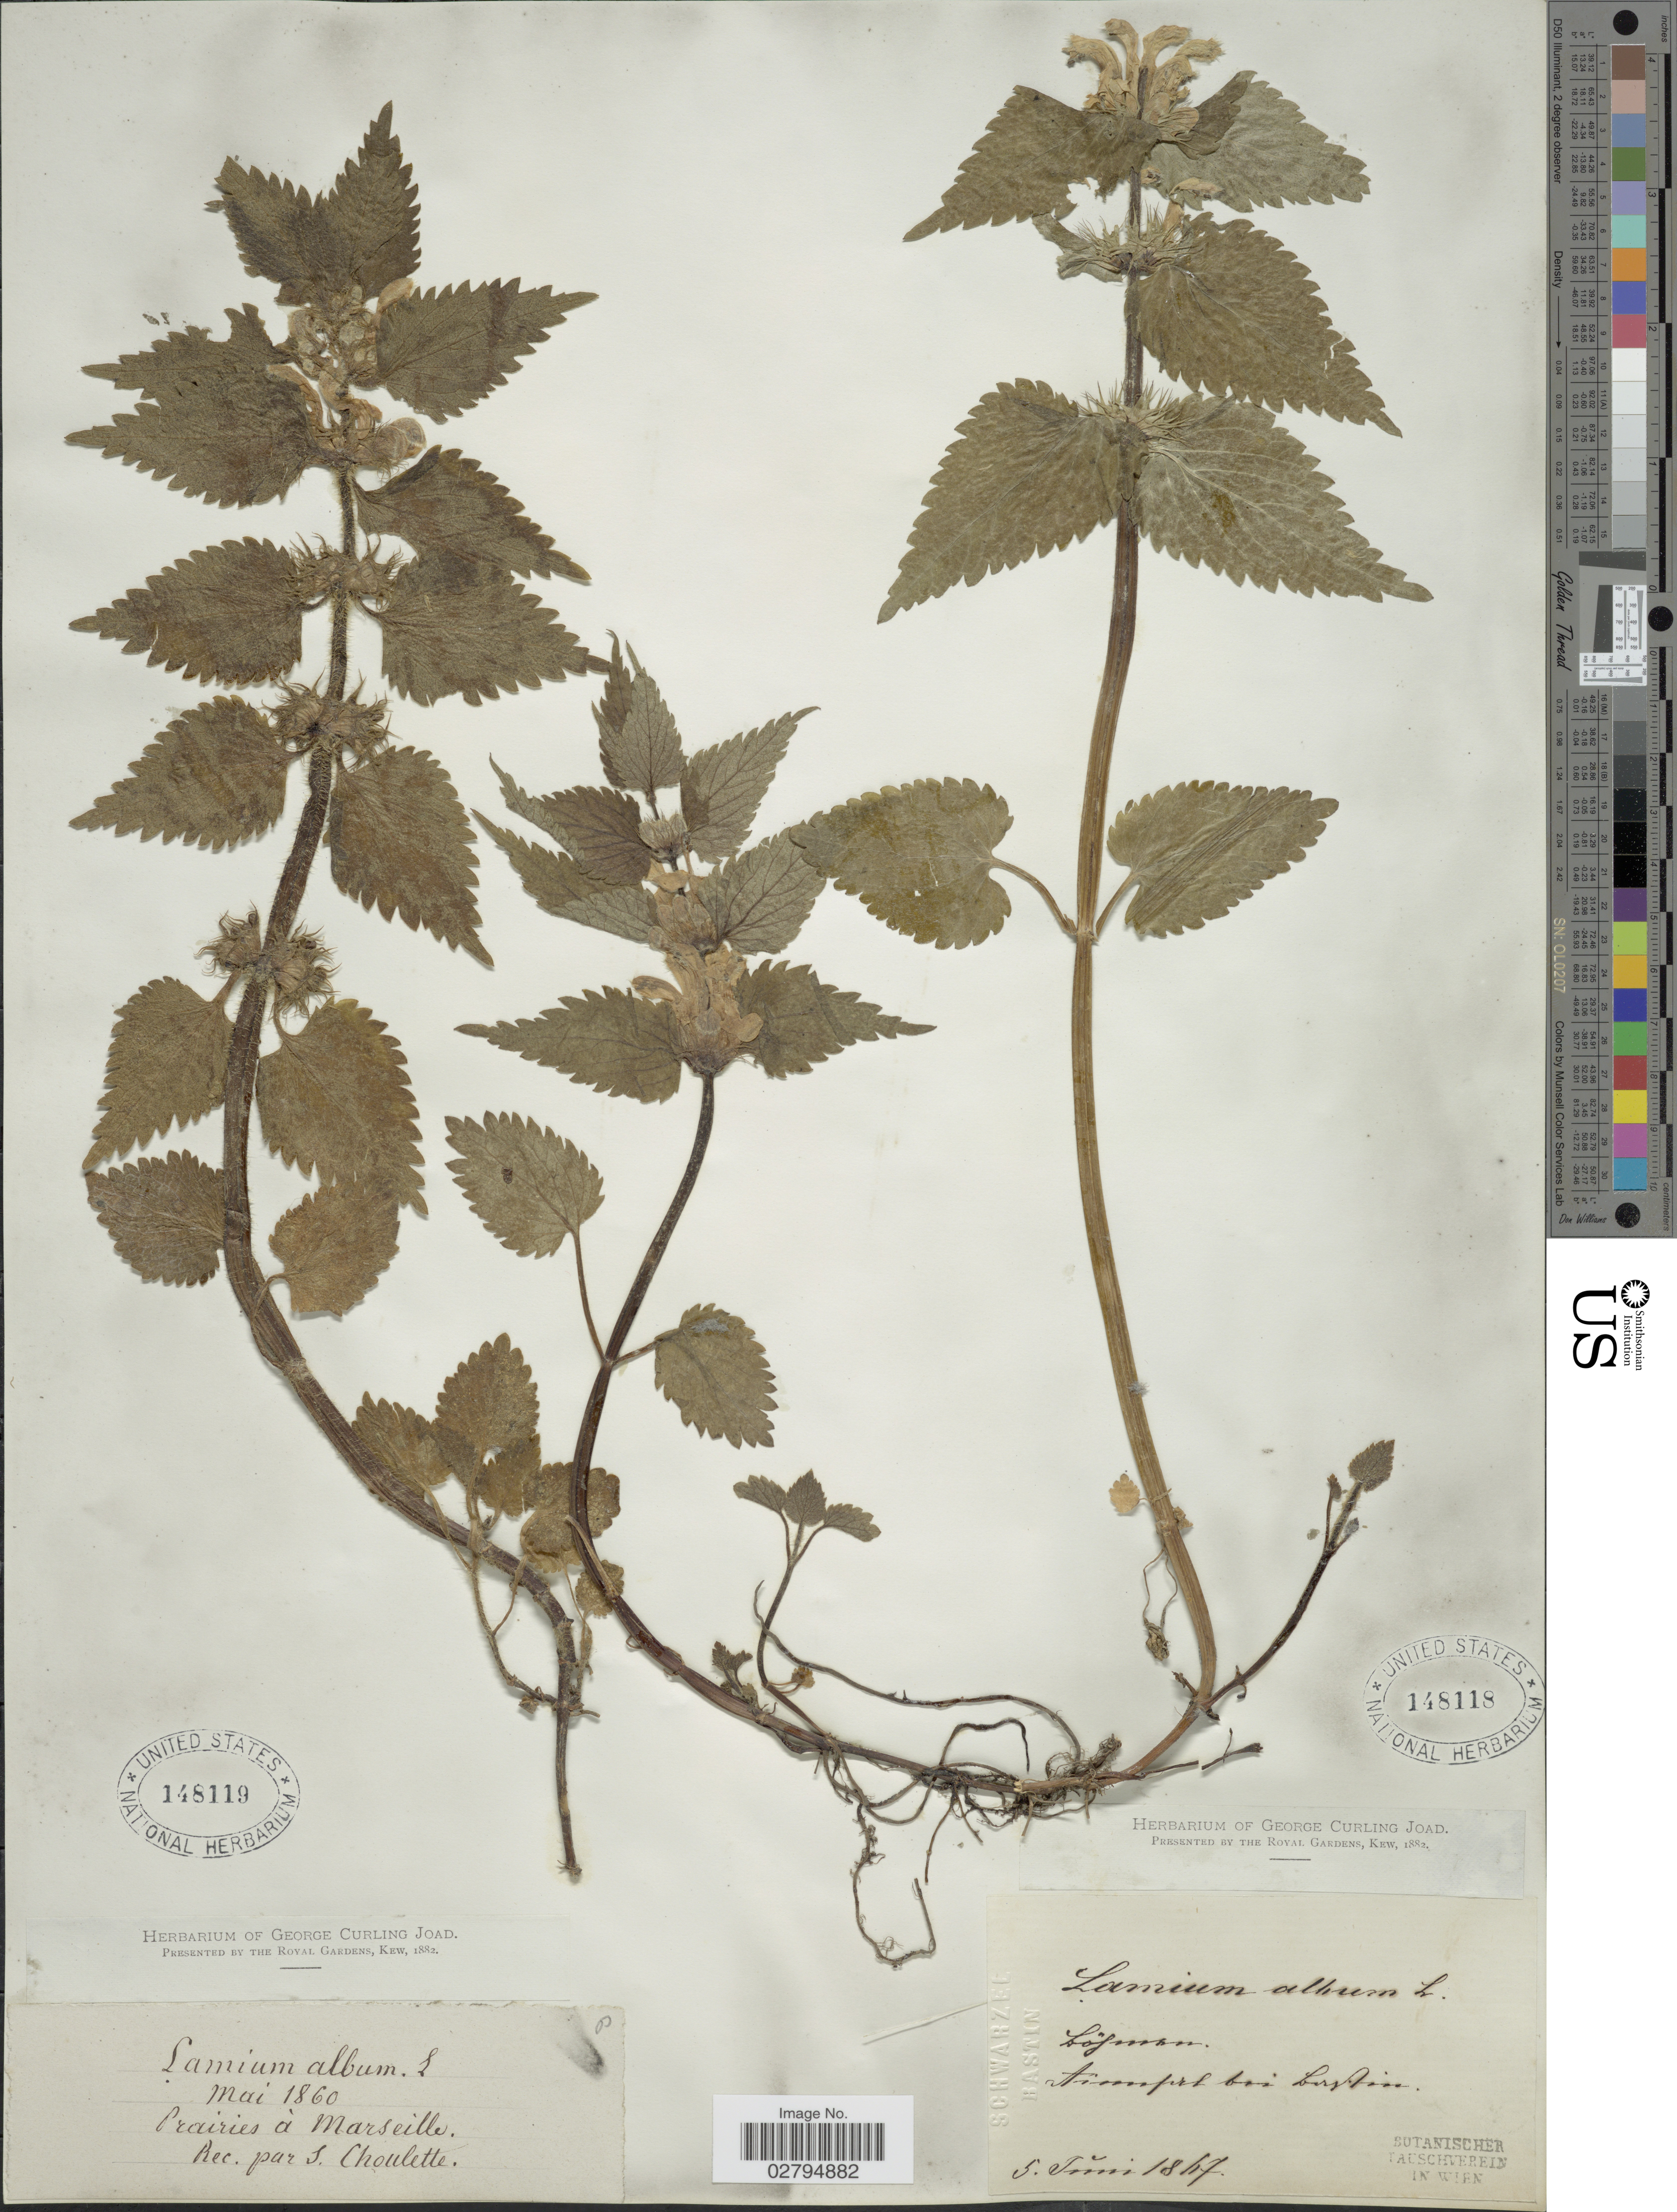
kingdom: Plantae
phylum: Tracheophyta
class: Magnoliopsida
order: Lamiales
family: Lamiaceae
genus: Lamium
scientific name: Lamium album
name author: L.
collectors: ex herb. George Curling Joad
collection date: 1867-06-05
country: Switzerland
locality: [illegible text]. Schwarzee Bastin.[unsure placement]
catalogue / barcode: US 148118-2